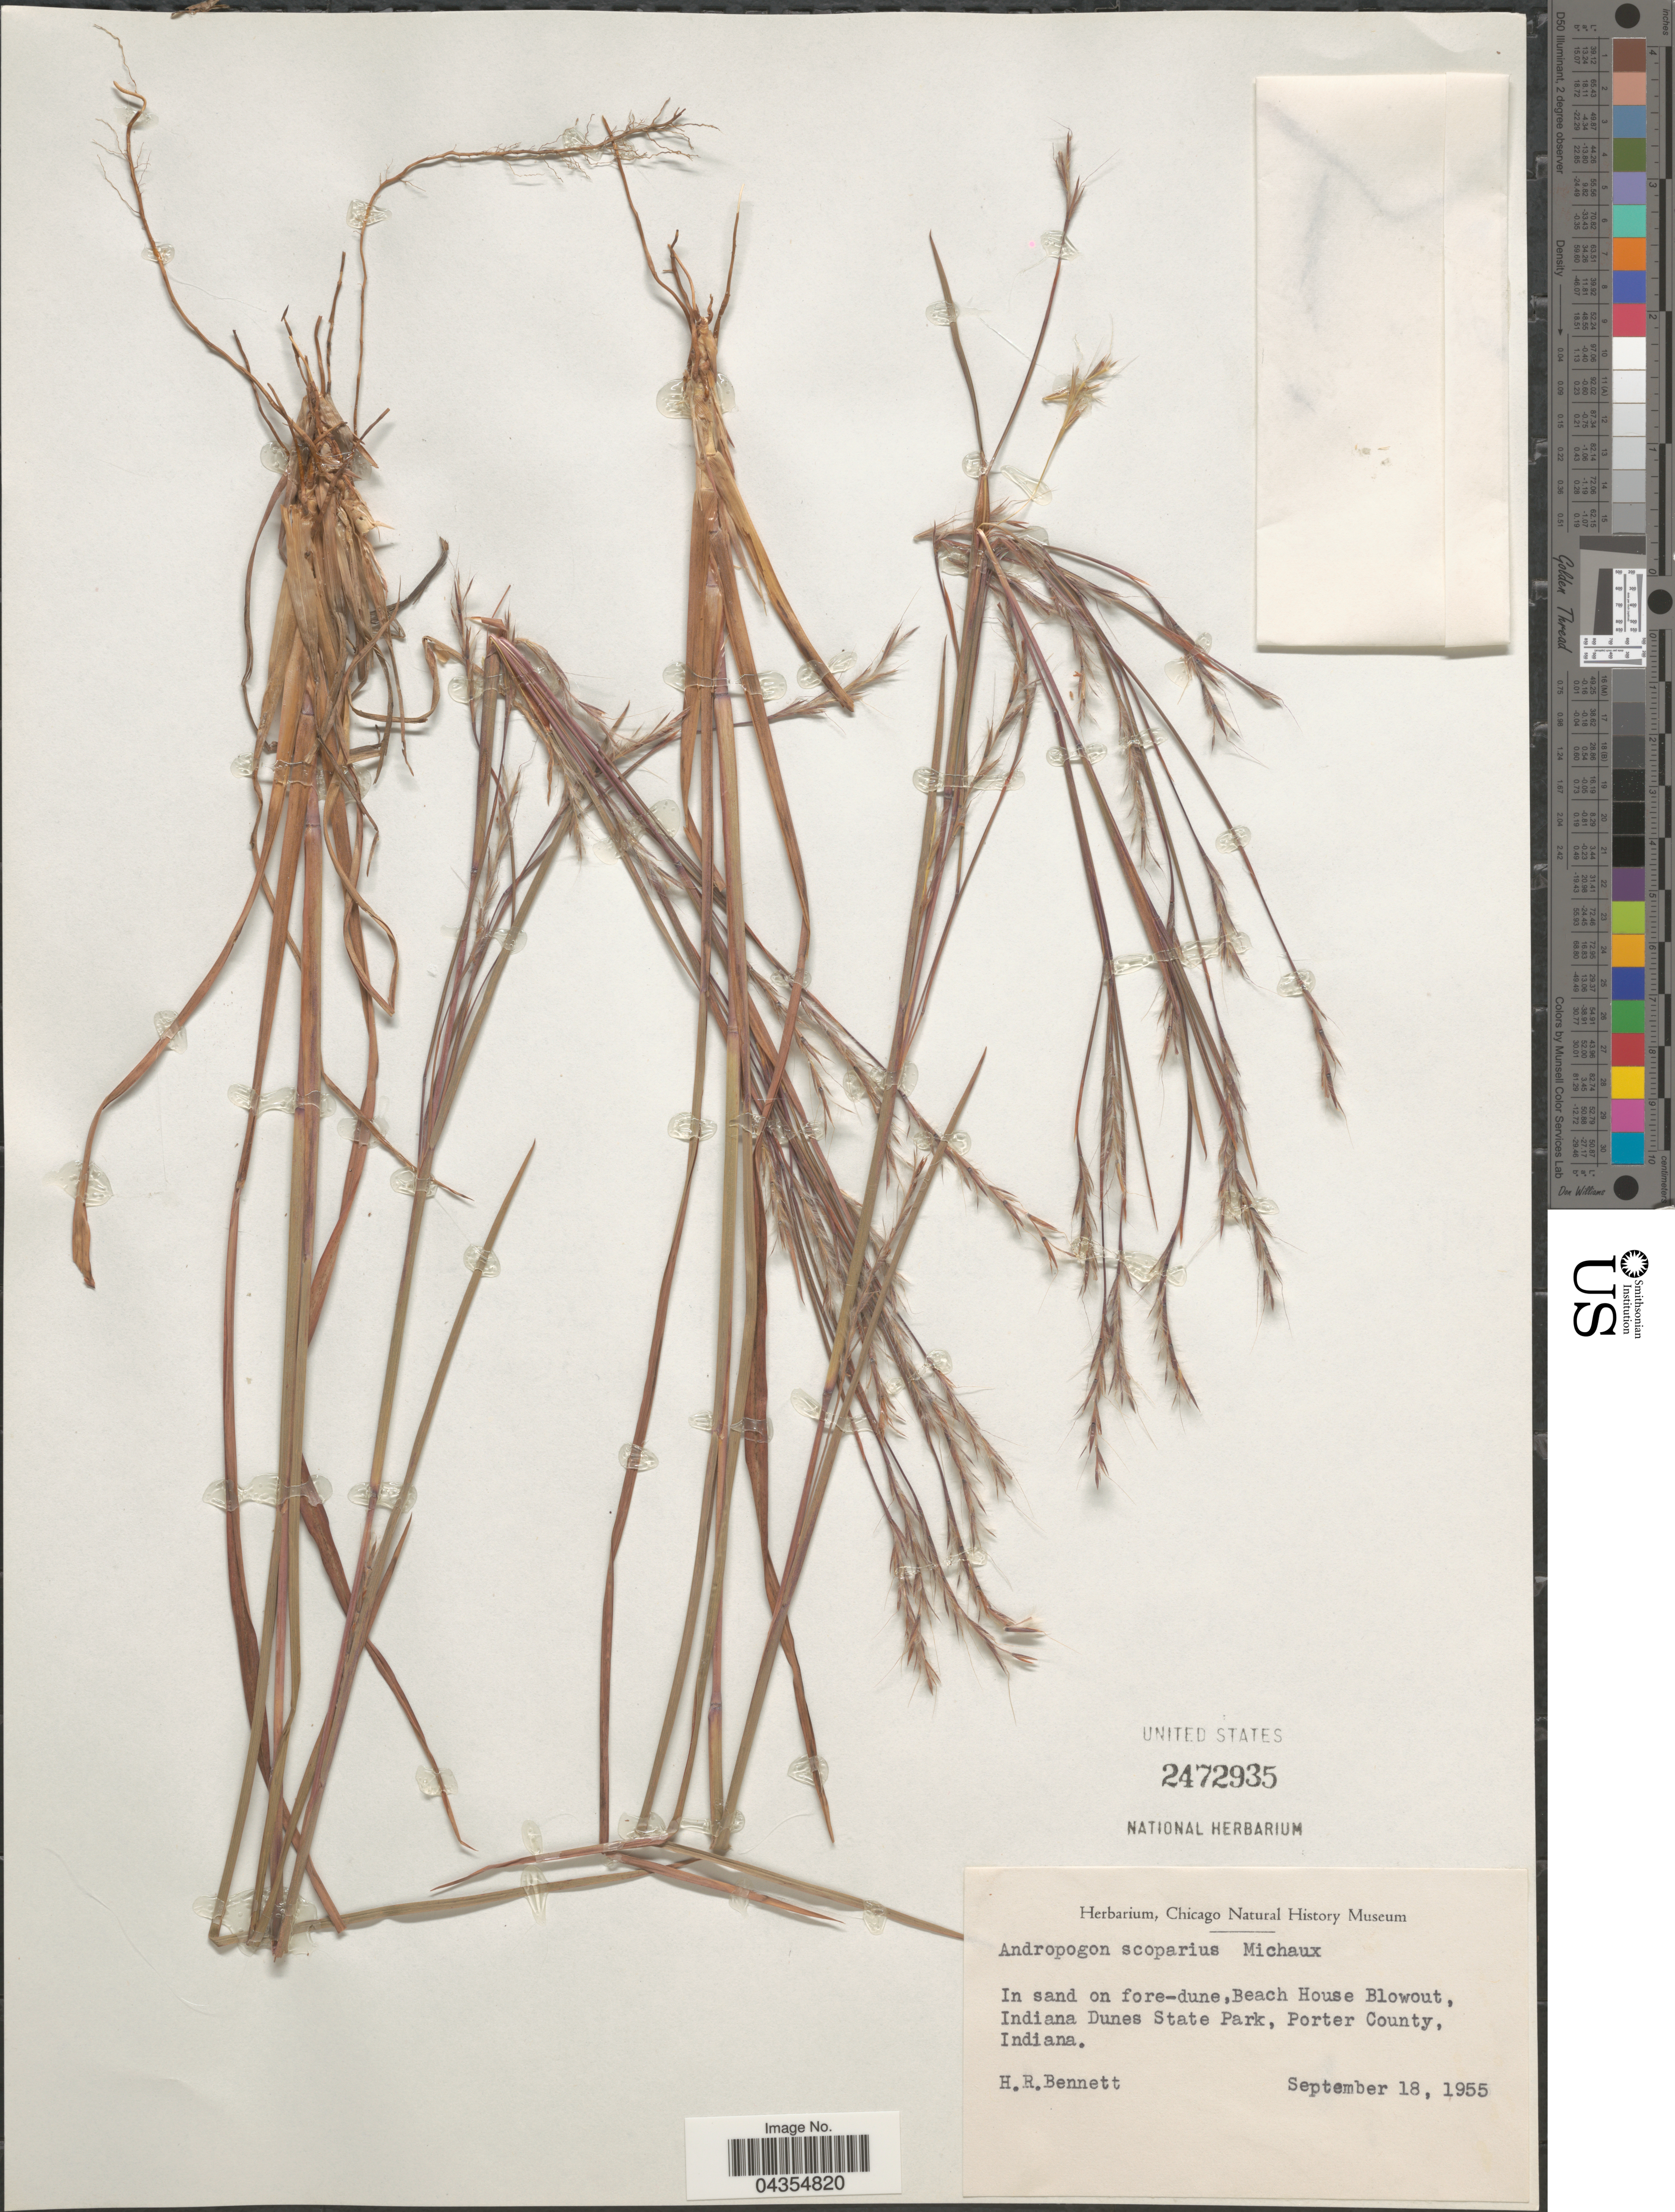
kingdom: Plantae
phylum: Tracheophyta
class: Liliopsida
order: Poales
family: Poaceae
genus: Schizachyrium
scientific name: Schizachyrium sanguineum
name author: (Retz.) Alston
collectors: H. R. Bennett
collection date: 1955-09-18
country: United States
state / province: Indiana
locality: In sand on fore-dune, Beach House Blowout, Indiana Dunes State Park, Porter County.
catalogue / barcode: US 2472935